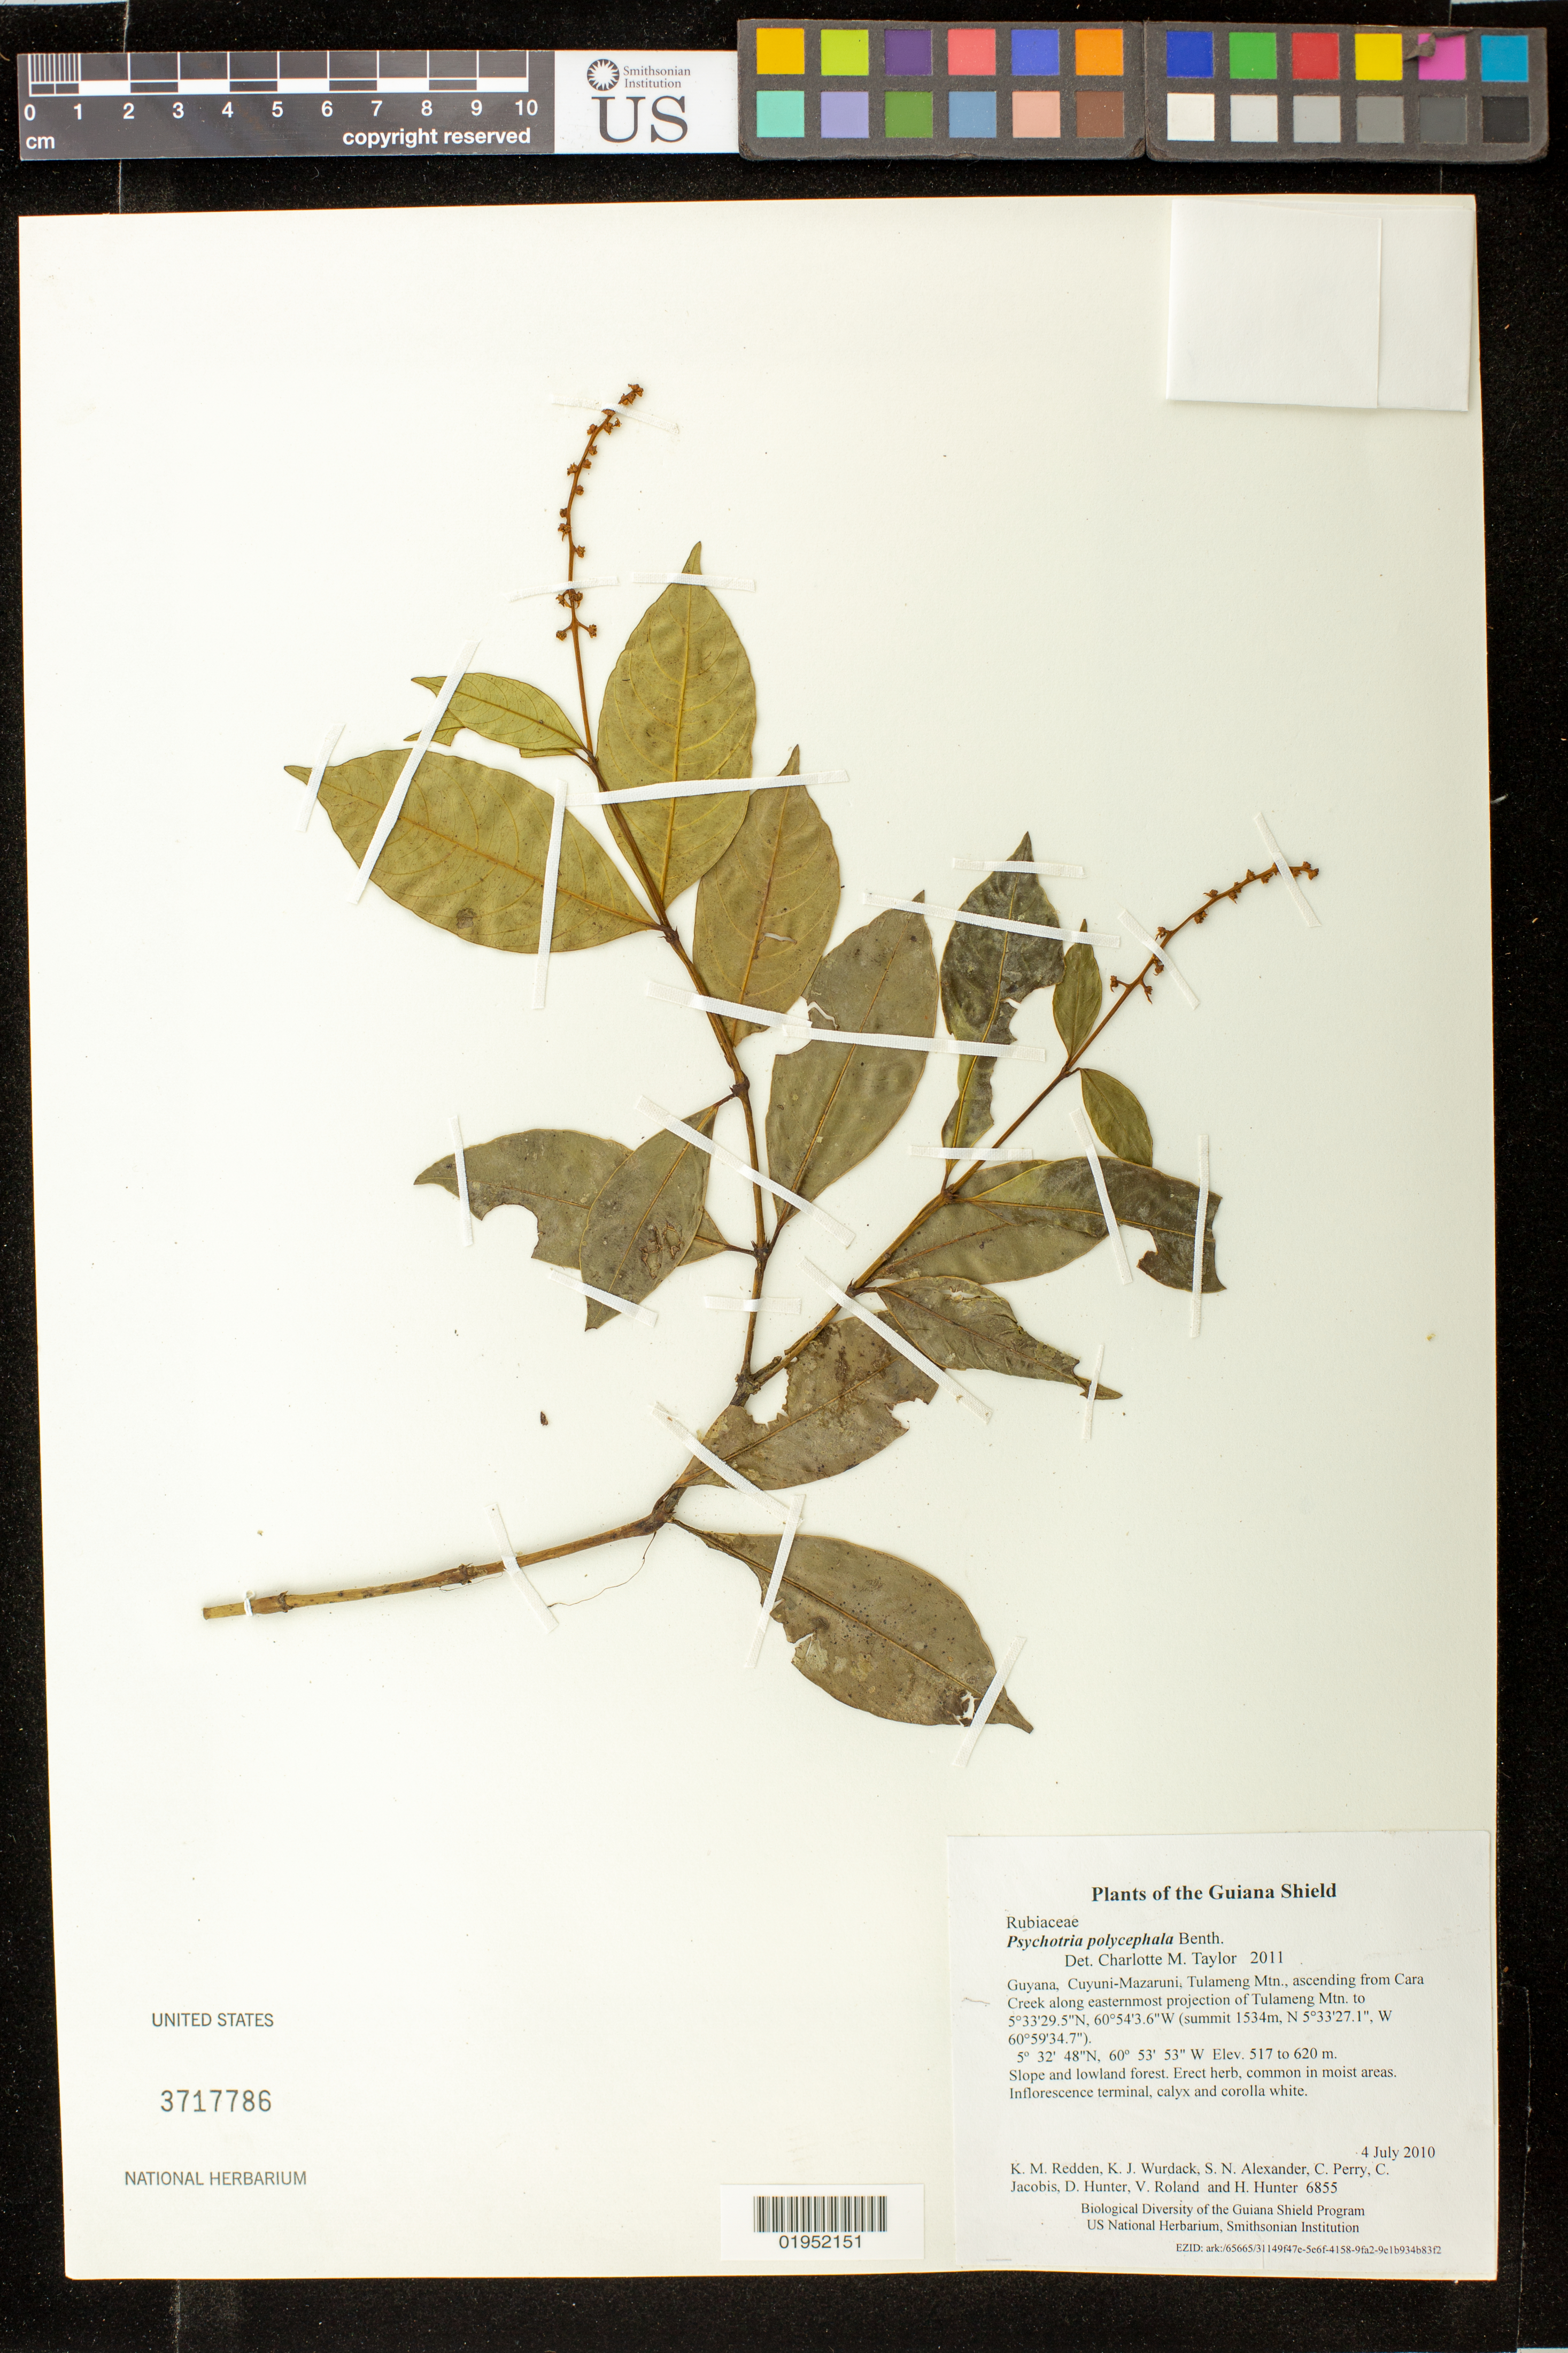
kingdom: Plantae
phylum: Tracheophyta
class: Magnoliopsida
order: Gentianales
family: Rubiaceae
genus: Palicourea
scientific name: Palicourea polycephala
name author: (Benth.) Delprete & J.H. Kirkbr.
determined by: Kirkbride, J. H., Jr.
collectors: K. M. Redden, K. Wurdack, S. N. Alexander, C. Perry, C. Jacobis, D. Hunter, V. Roland & H. Hunter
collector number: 6855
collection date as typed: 4 July 2010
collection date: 2010-07-04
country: Guyana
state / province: Cuyuni-Mazaruni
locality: Tulameng Mtn., ascending from Cara Creek along easternmost projection of Tulameng Mtn. to 5°33'29.5"N, 60°54'3.6"W (summit 1534m, N 5°33'27.1", W 60°59'34.7")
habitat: Slope and lowland forest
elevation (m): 517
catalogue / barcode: US 3717786